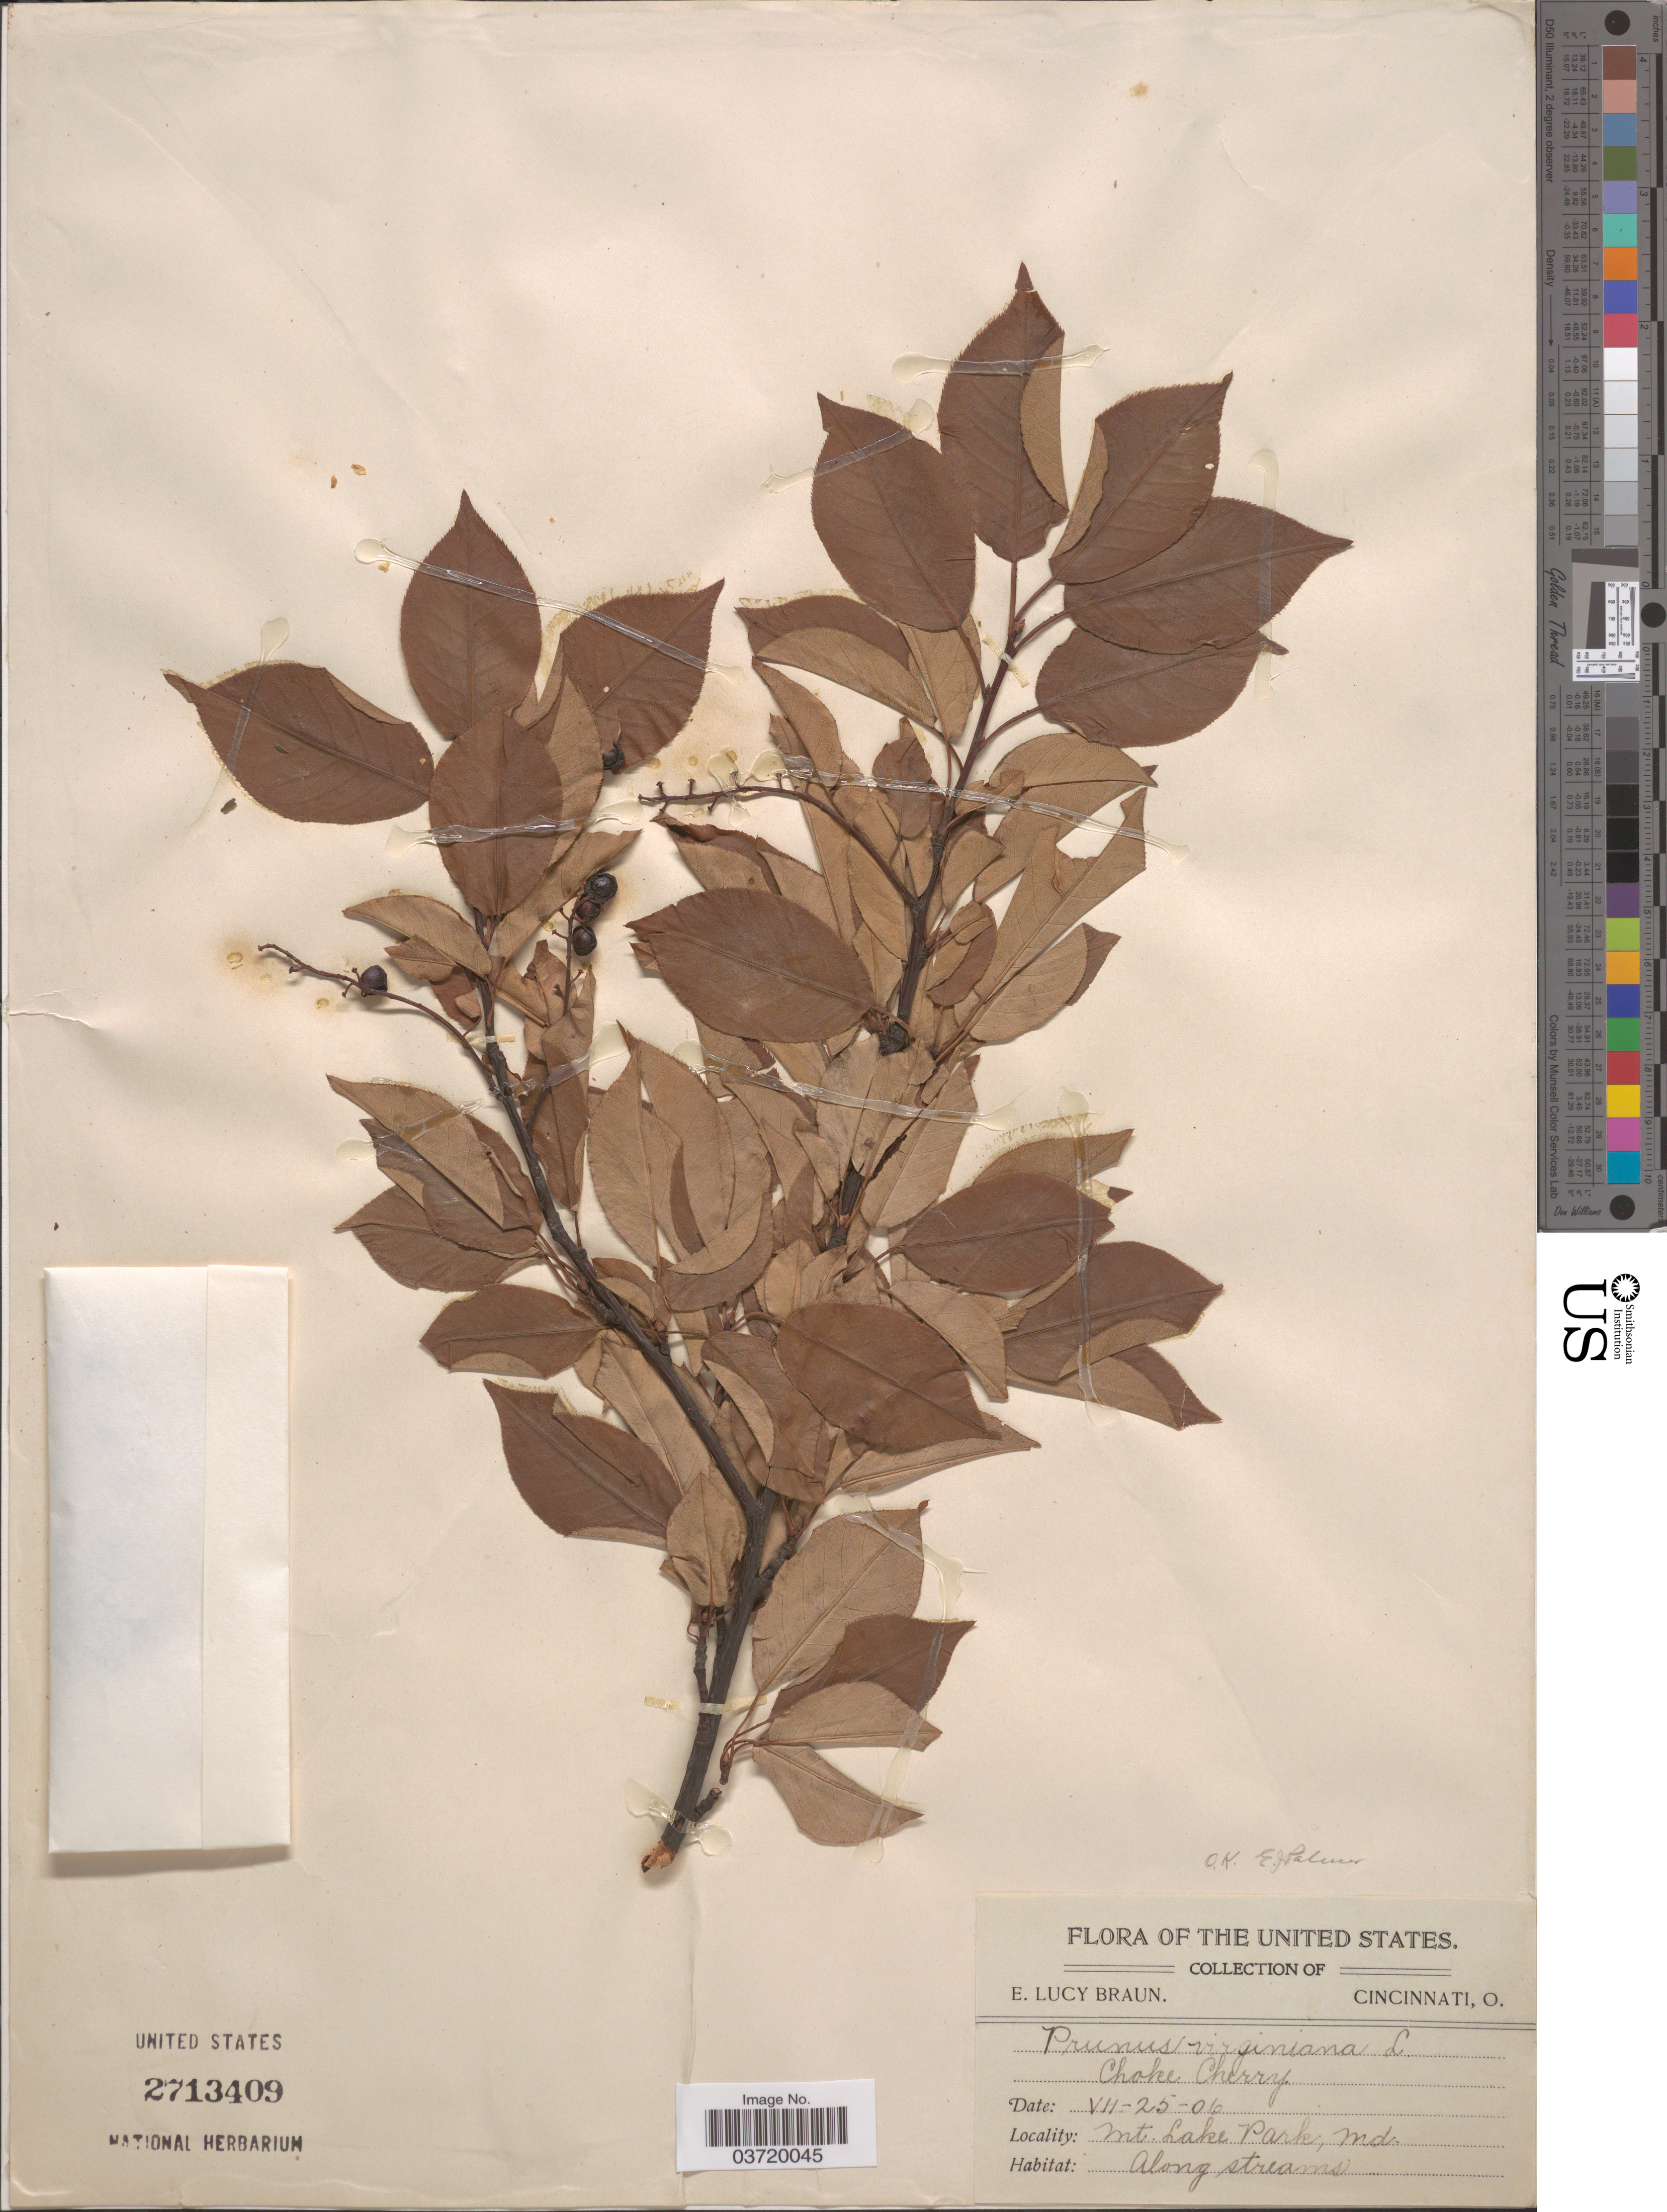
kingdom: Plantae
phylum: Tracheophyta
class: Magnoliopsida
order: Rosales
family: Rosaceae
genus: Prunus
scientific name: Prunus virginiana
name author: L.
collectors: E. L. Braun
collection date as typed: Transcribed d/m/y: 25/7/6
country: United States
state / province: Maryland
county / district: Garrett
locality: Mt Lake Park. Along streams.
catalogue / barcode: US 2713409